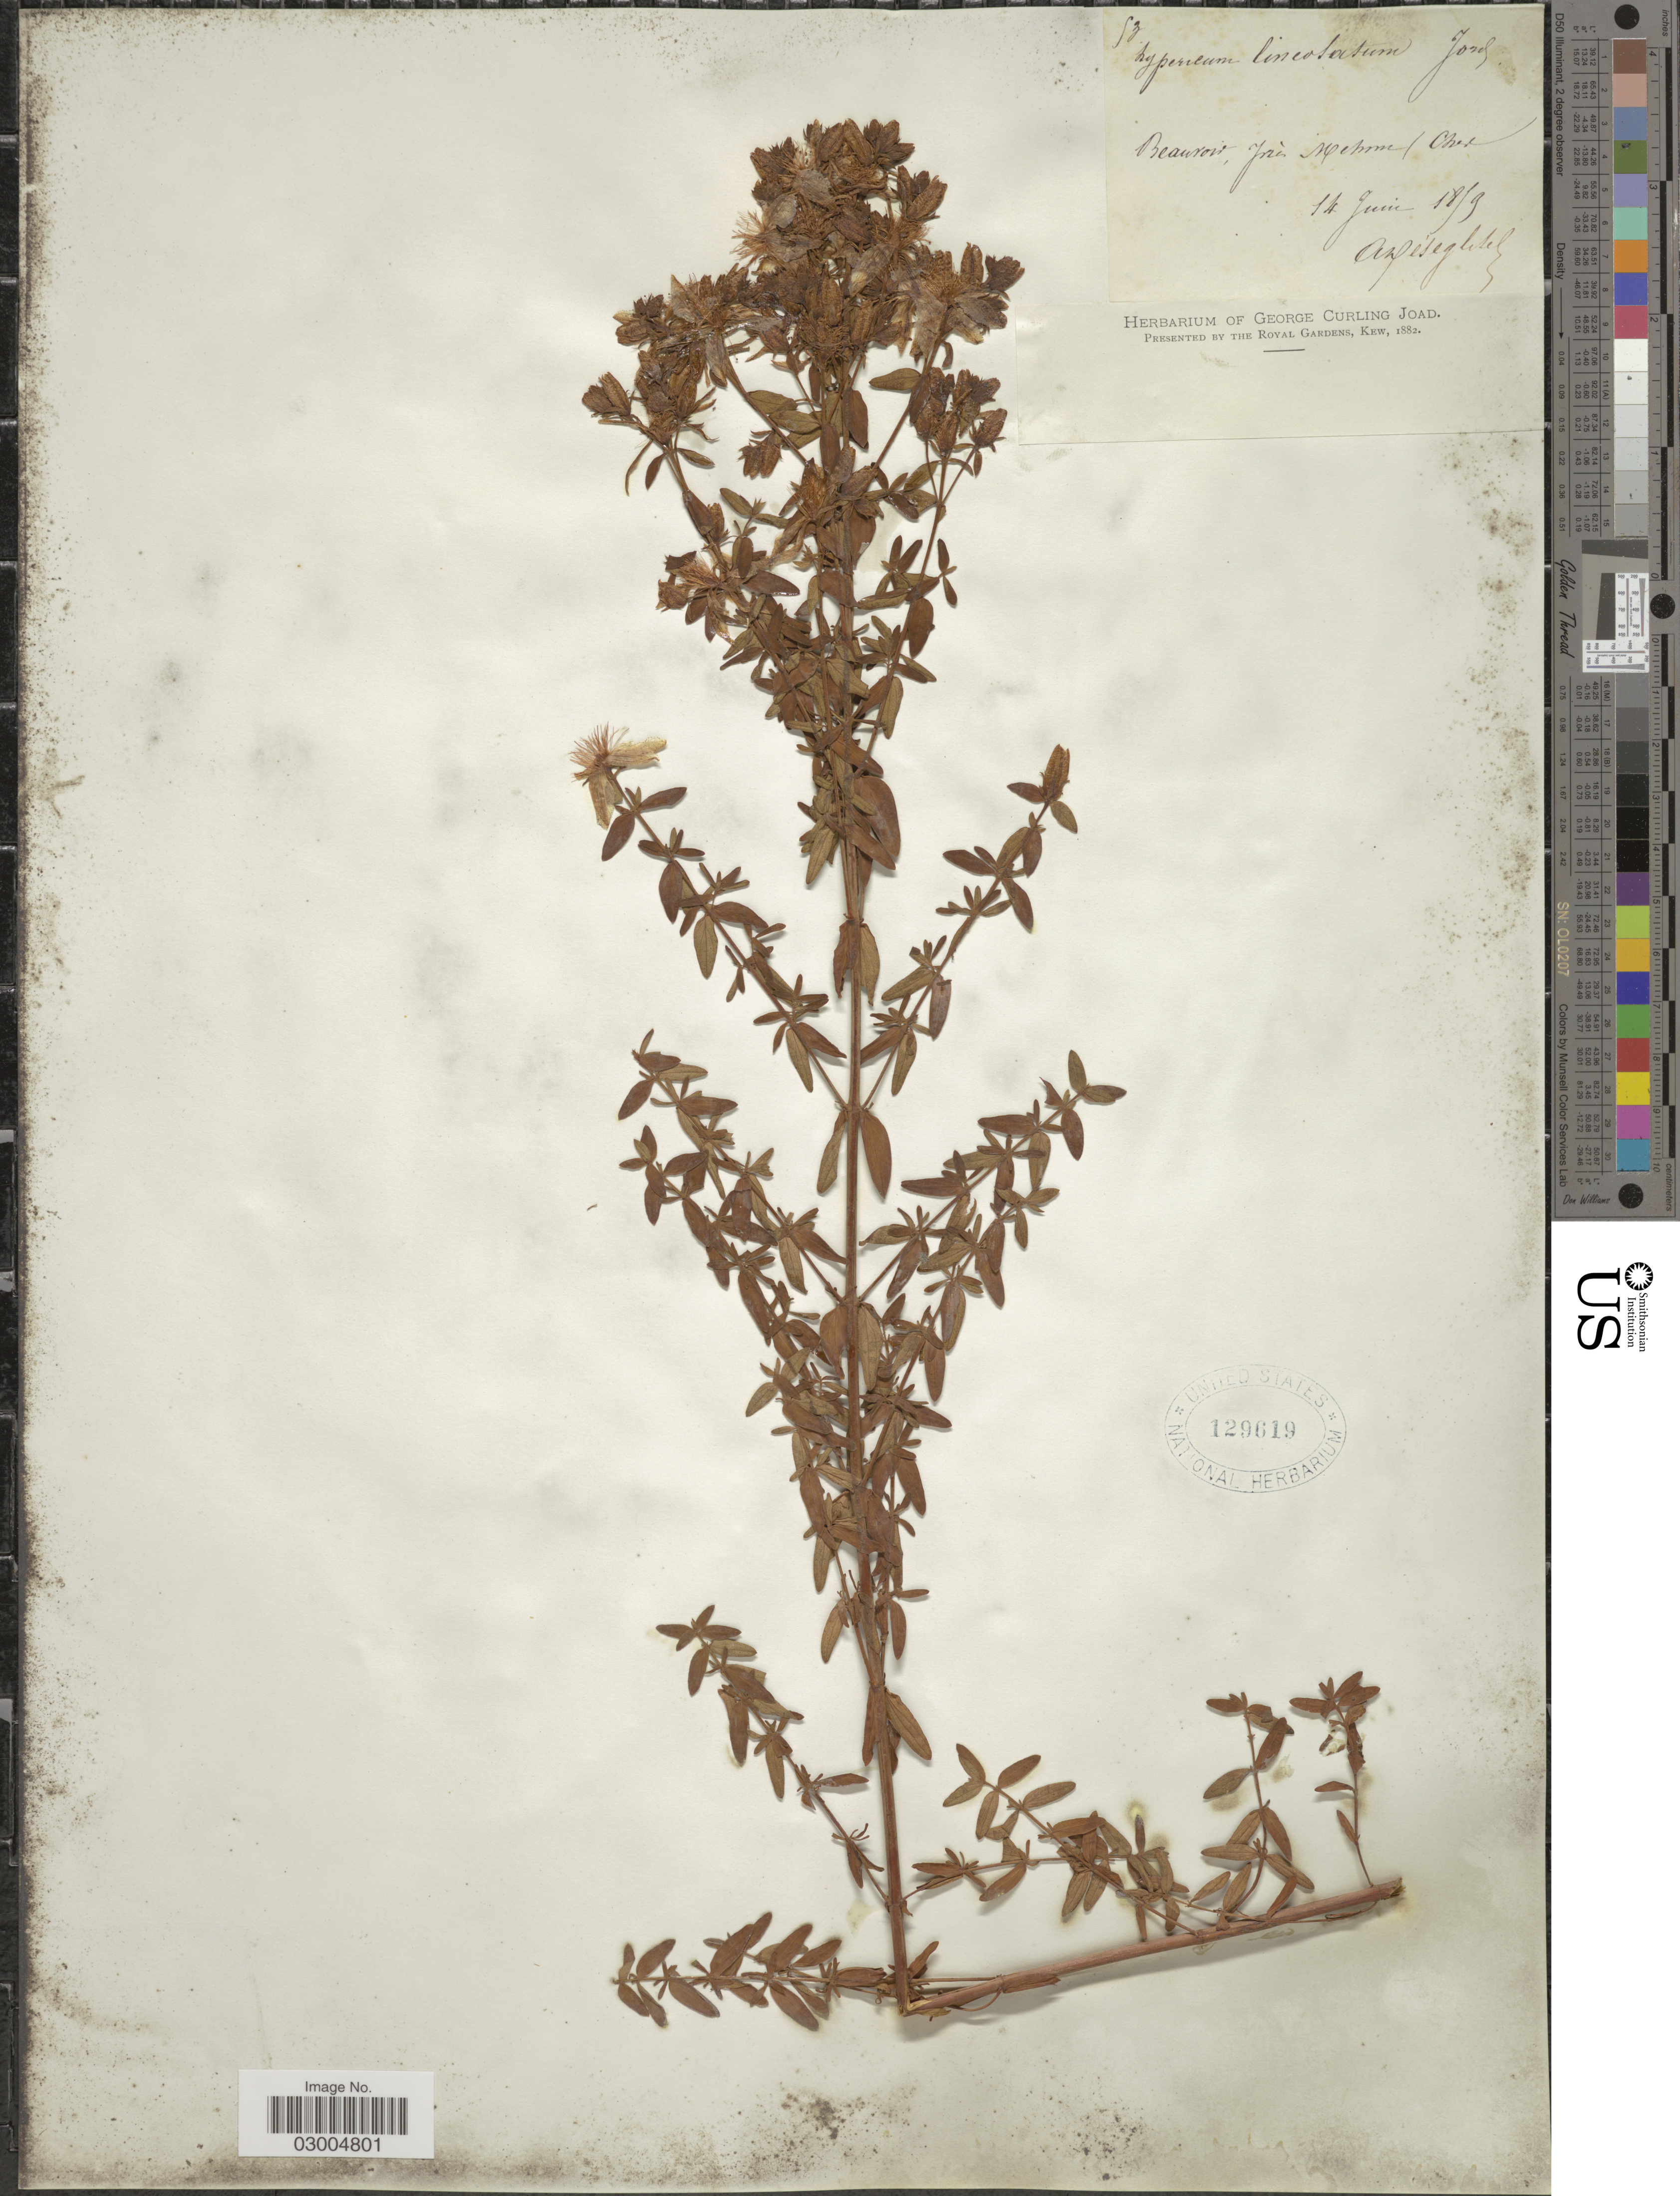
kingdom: Plantae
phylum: Tracheophyta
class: Magnoliopsida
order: Malpighiales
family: Hypericaceae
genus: Hypericum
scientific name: Hypericum lineolatum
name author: Jord.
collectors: A. Deseglise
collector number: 53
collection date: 1859-06-14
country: France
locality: Beaurow, prés Mechme (Cher).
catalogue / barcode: US 129619